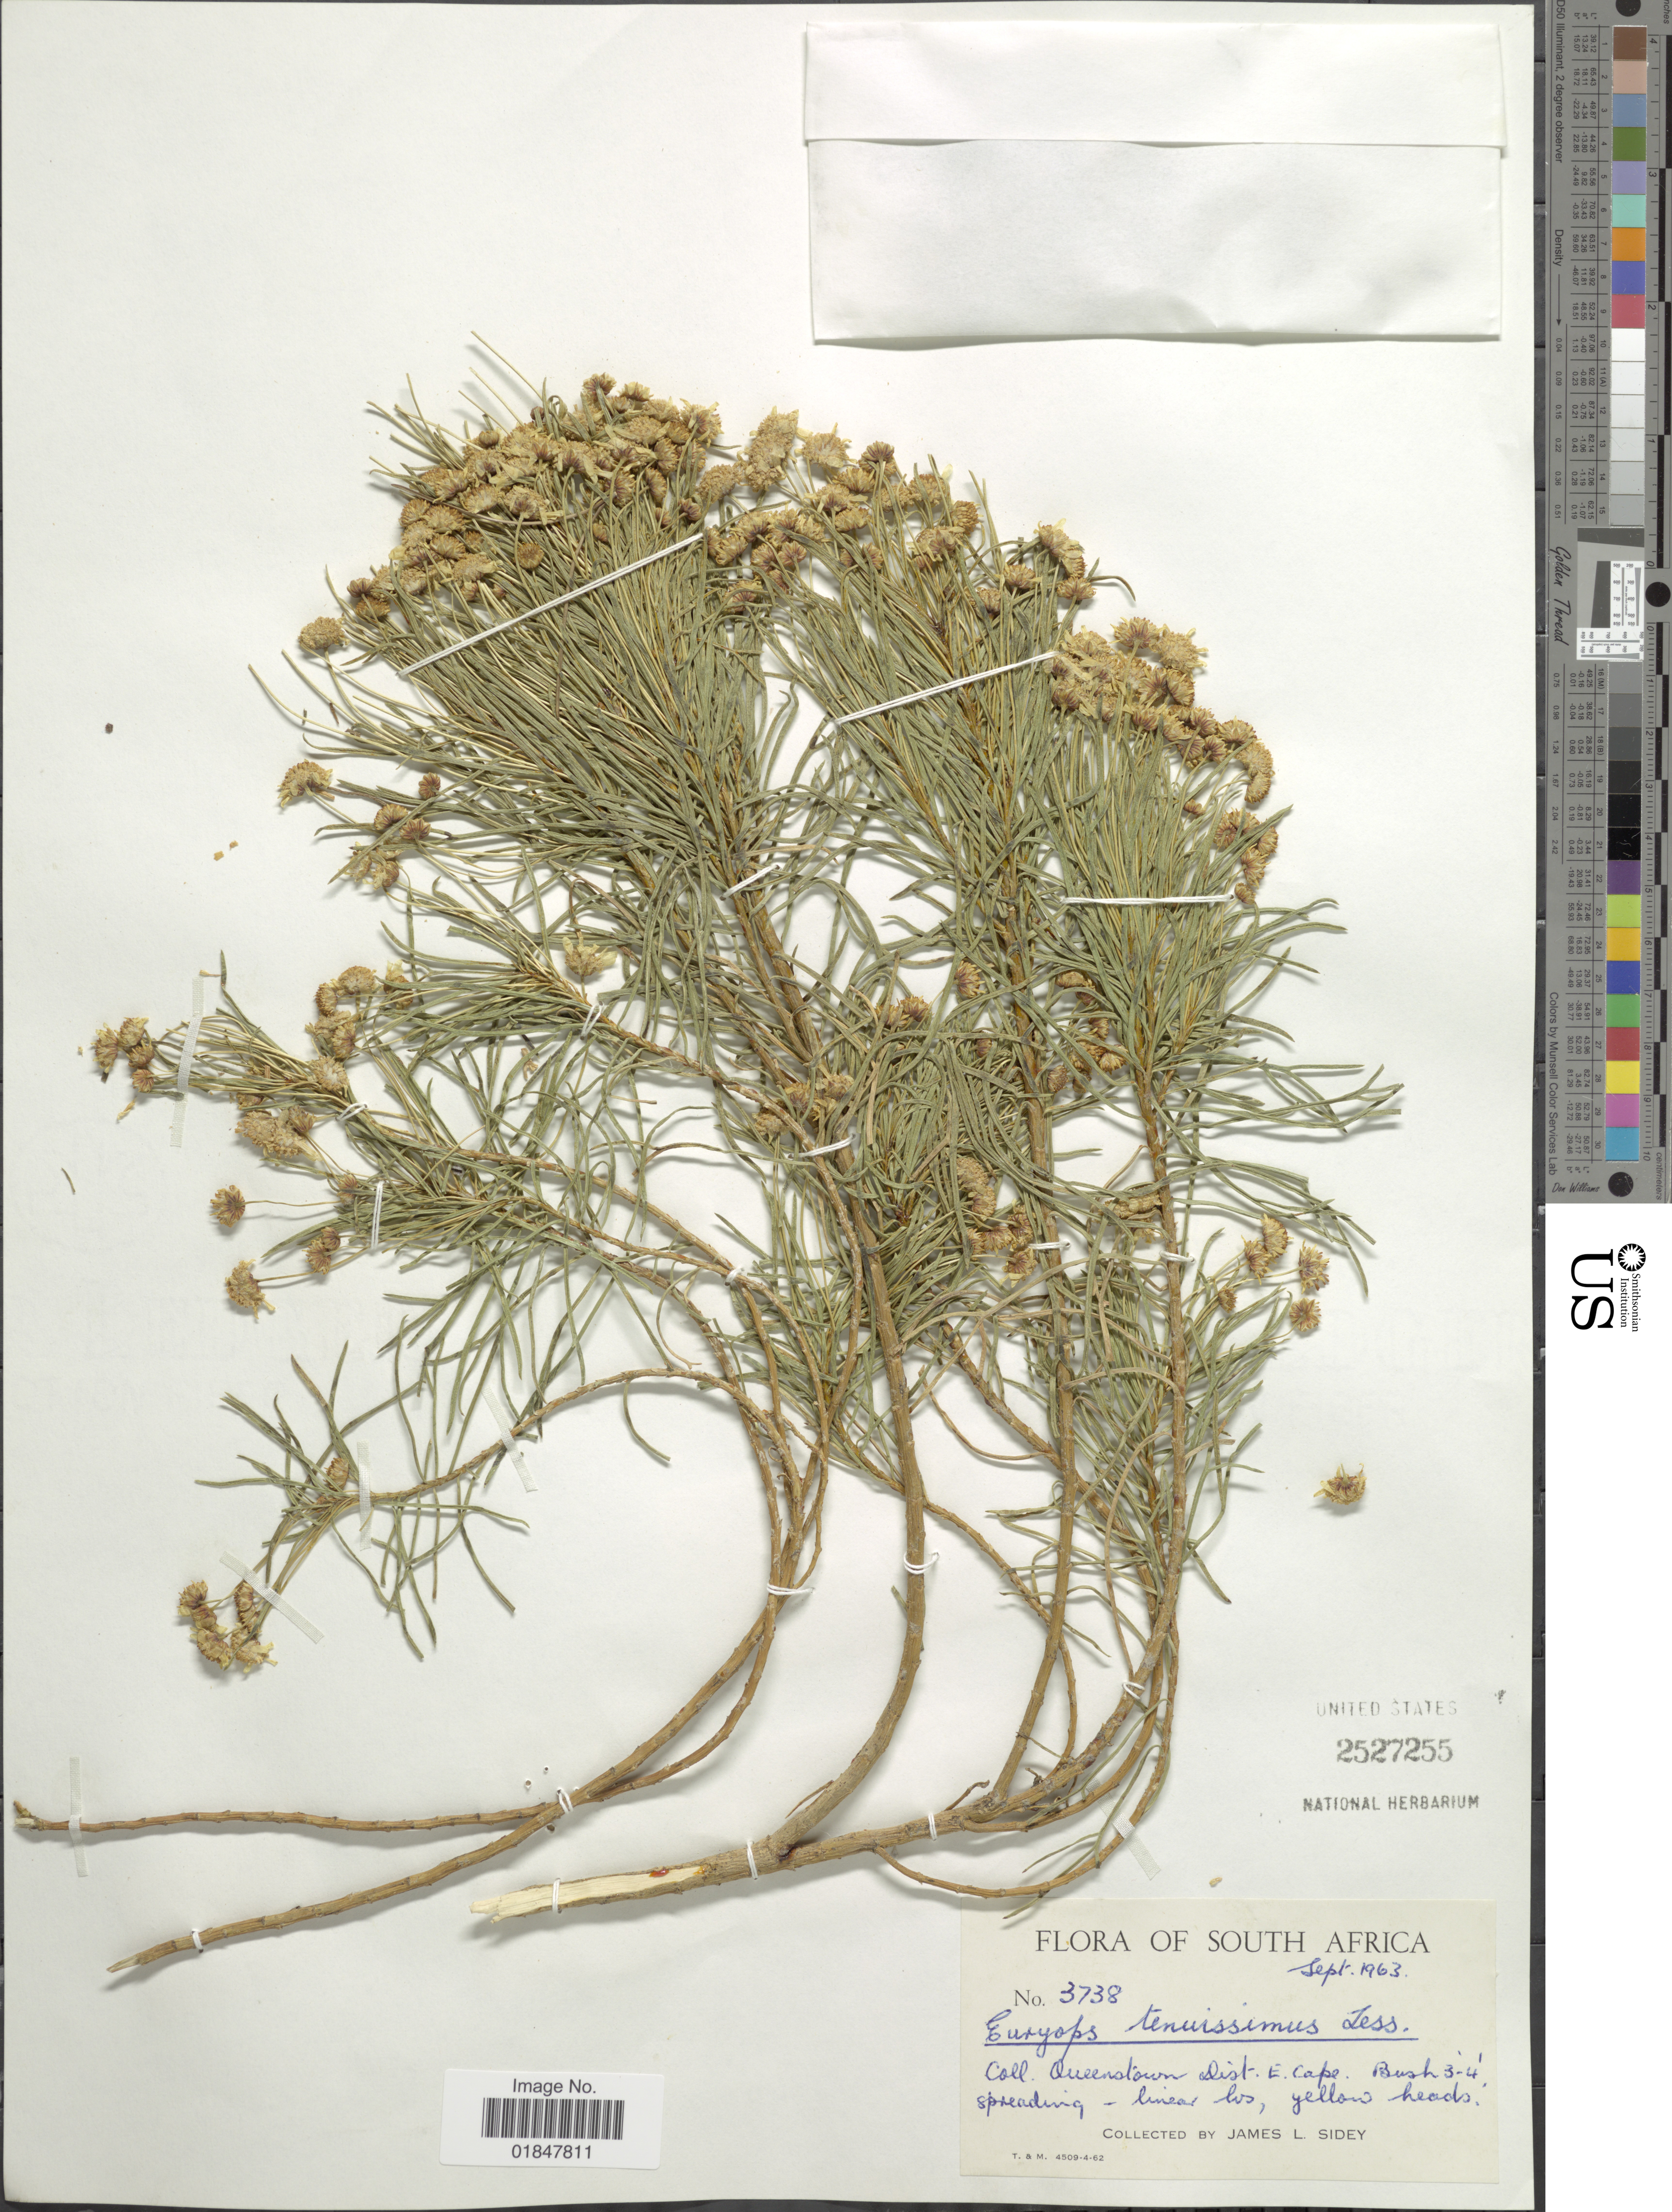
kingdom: Plantae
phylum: Tracheophyta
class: Magnoliopsida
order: Asterales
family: Asteraceae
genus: Euryops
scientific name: Euryops tenuissimus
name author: (L.) DC.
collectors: J. L. Sidey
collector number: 3738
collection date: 1963-09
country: South Africa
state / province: Eastern Cape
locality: Queenstown Dist. E. Cape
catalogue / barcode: US 2527255